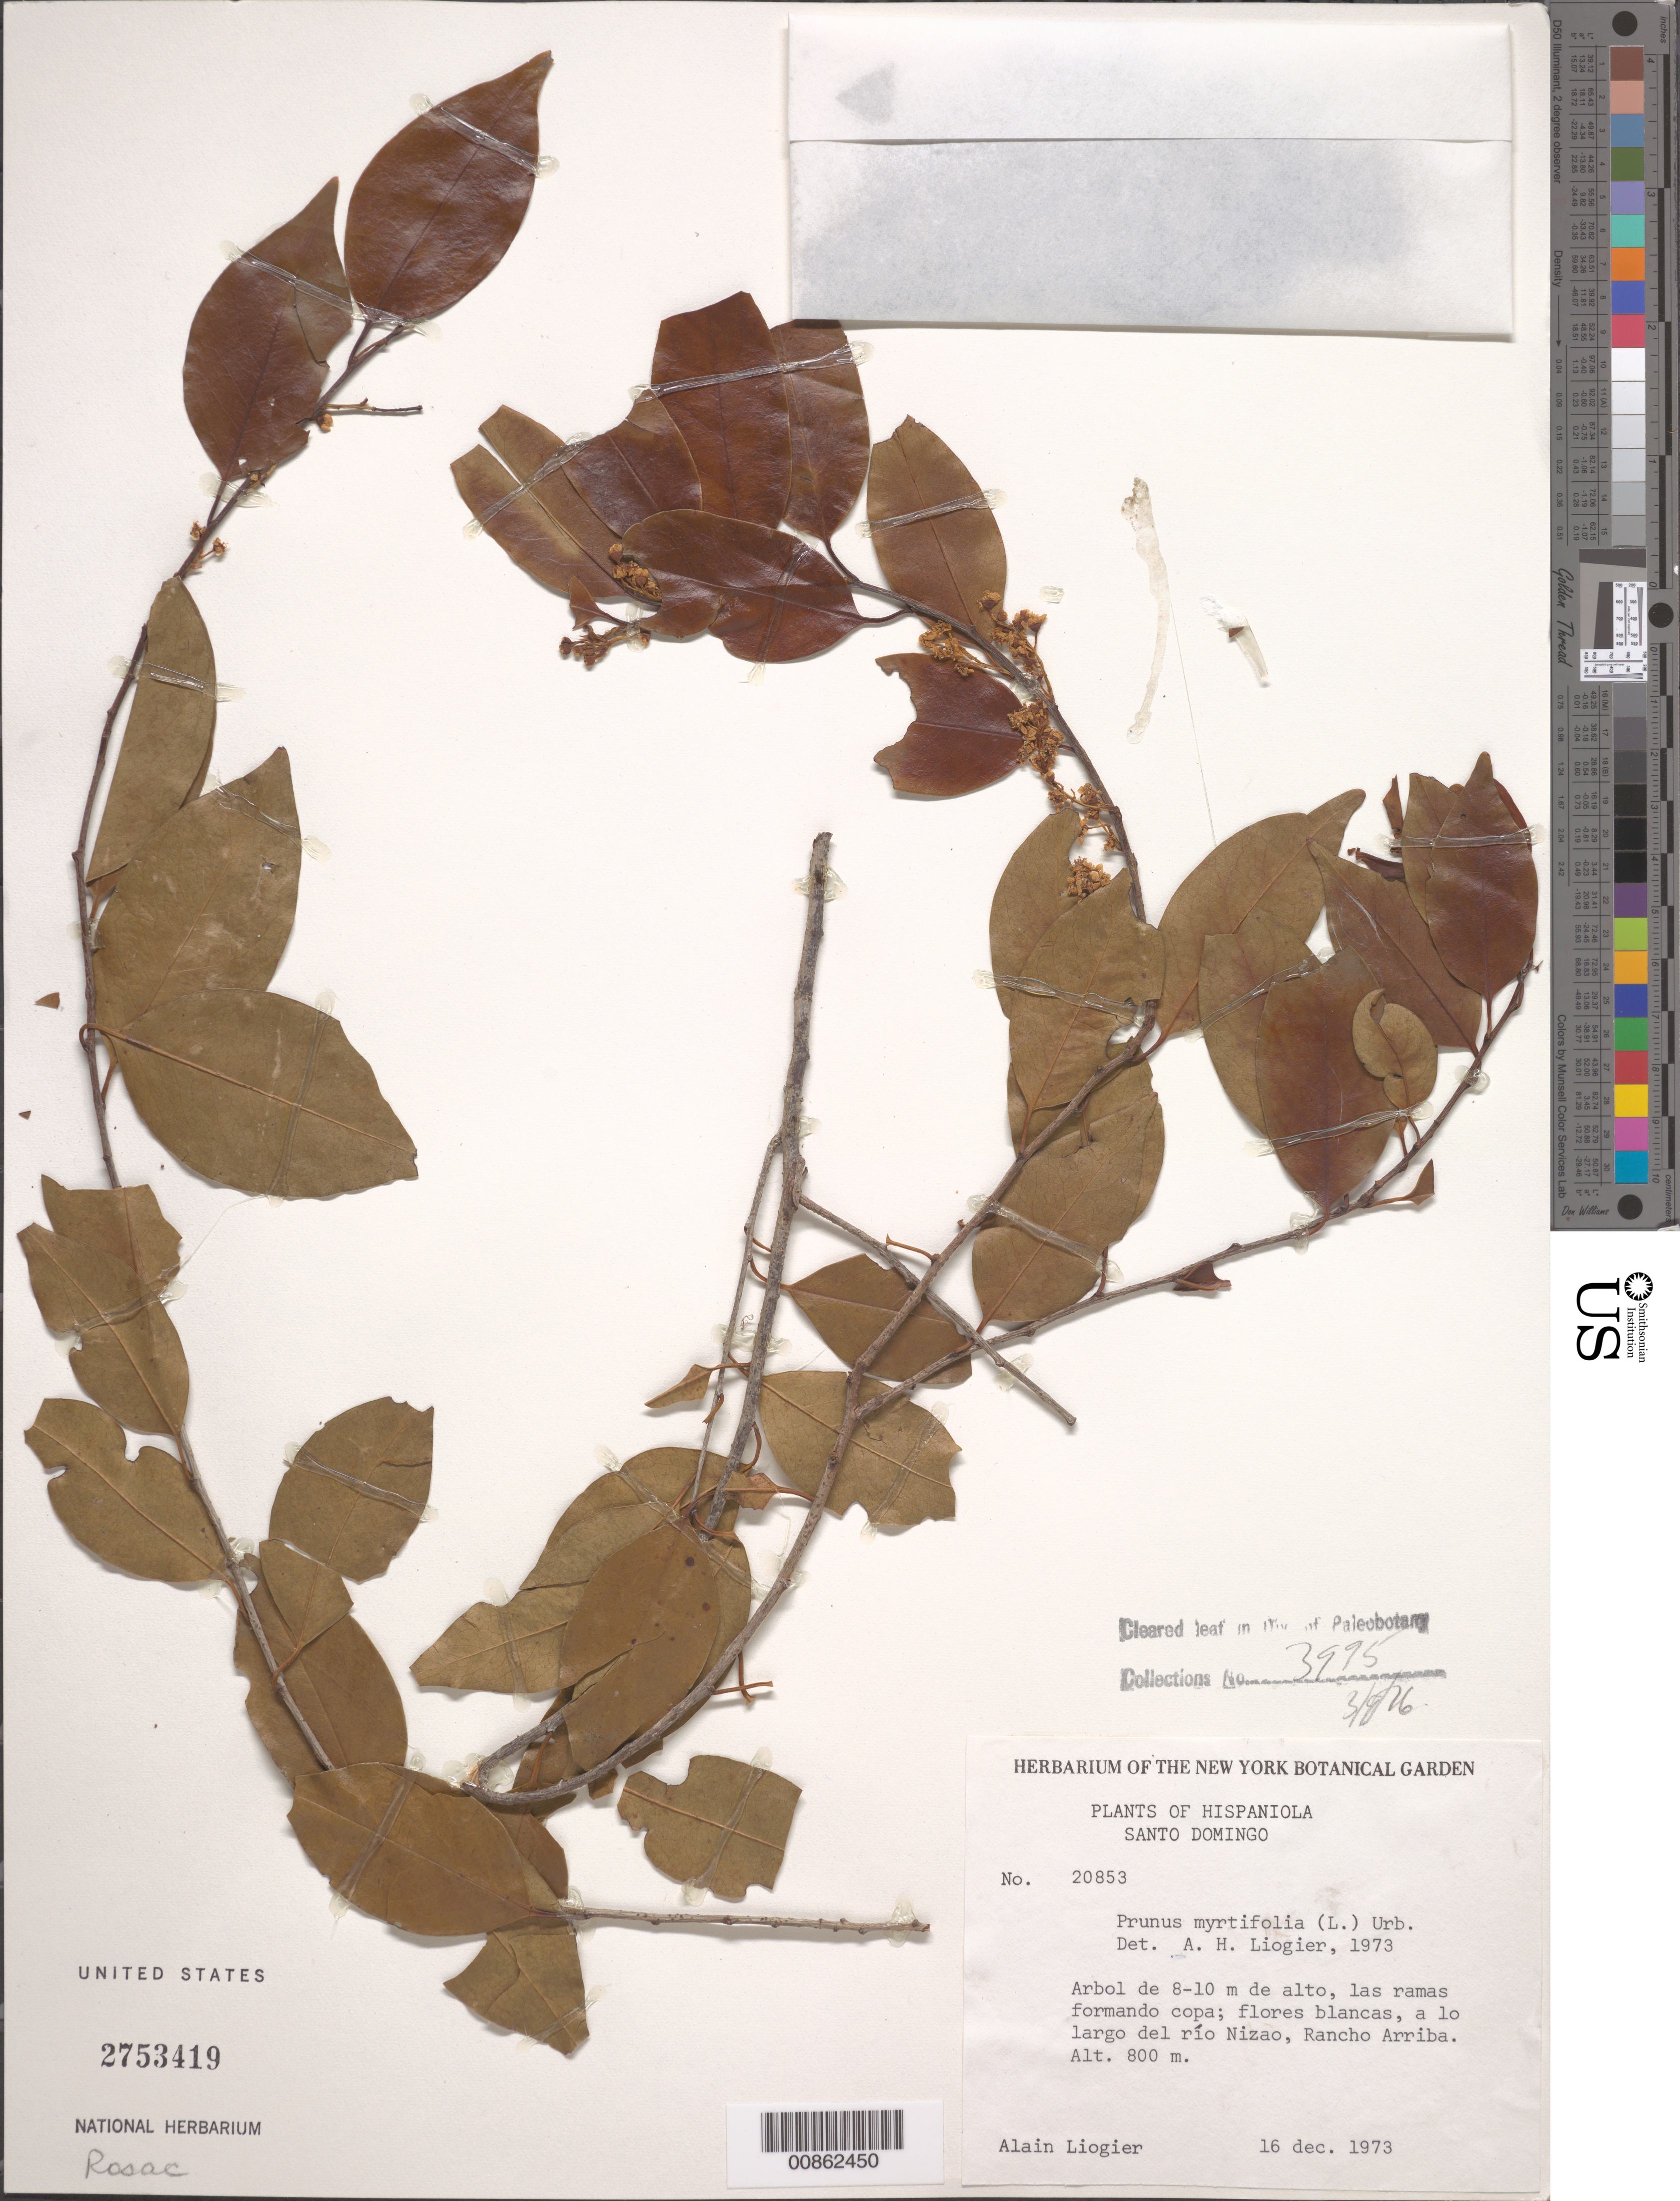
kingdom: Plantae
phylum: Tracheophyta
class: Magnoliopsida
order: Rosales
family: Rosaceae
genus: Prunus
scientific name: Prunus myrtifolia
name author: (L.) Urb.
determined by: Liogier, Alain H.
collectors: A. H. Liogier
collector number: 20853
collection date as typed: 16 Dec 1973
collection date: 1973-12-16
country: Dominican Republic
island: Hispaniola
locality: A lo largo del río Nizao, Rancho Arriba.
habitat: A lo largo del río.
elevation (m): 800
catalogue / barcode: US 2753419